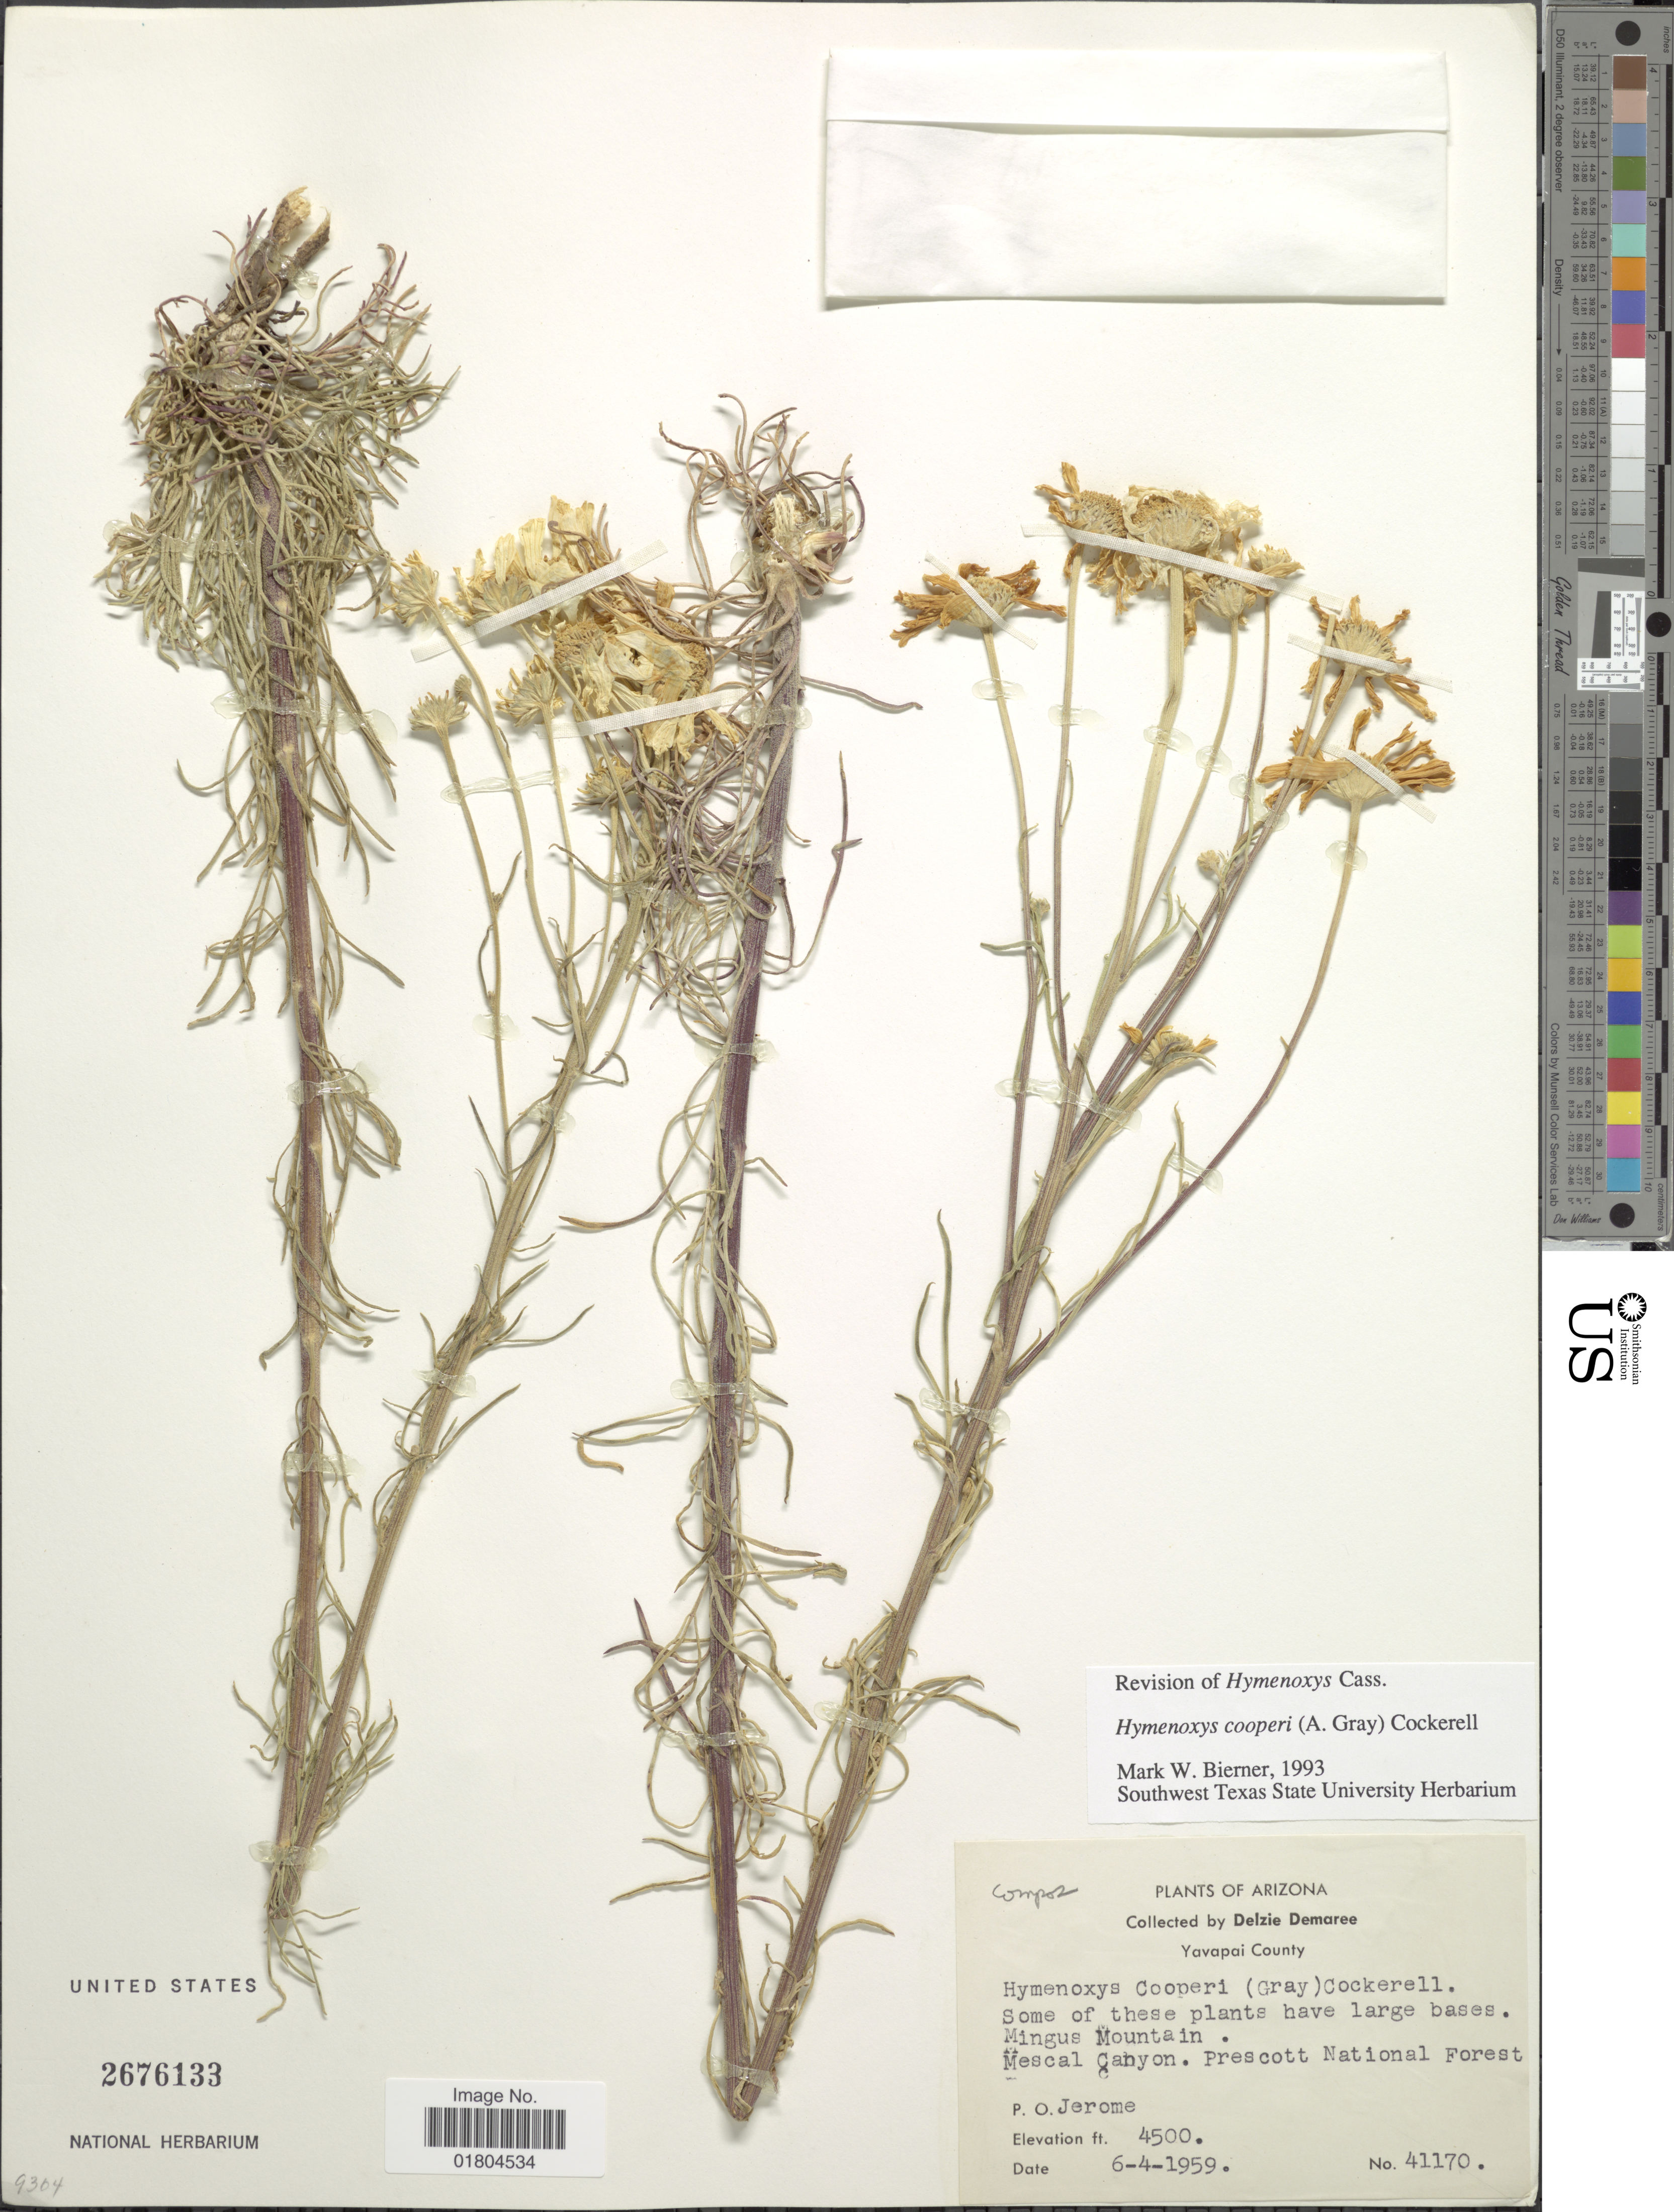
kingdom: Plantae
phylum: Tracheophyta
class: Magnoliopsida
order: Asterales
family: Asteraceae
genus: Hymenoxys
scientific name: Hymenoxys cooperi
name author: (A. Gray) Cockerell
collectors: D. Demaree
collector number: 41170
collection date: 1959-06-04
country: United States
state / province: Arizona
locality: Yavapai County. Mingus Mountain. Mescal Canyon. Prescott National Forest. P. O. Jerome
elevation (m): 1372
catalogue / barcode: US 2676133